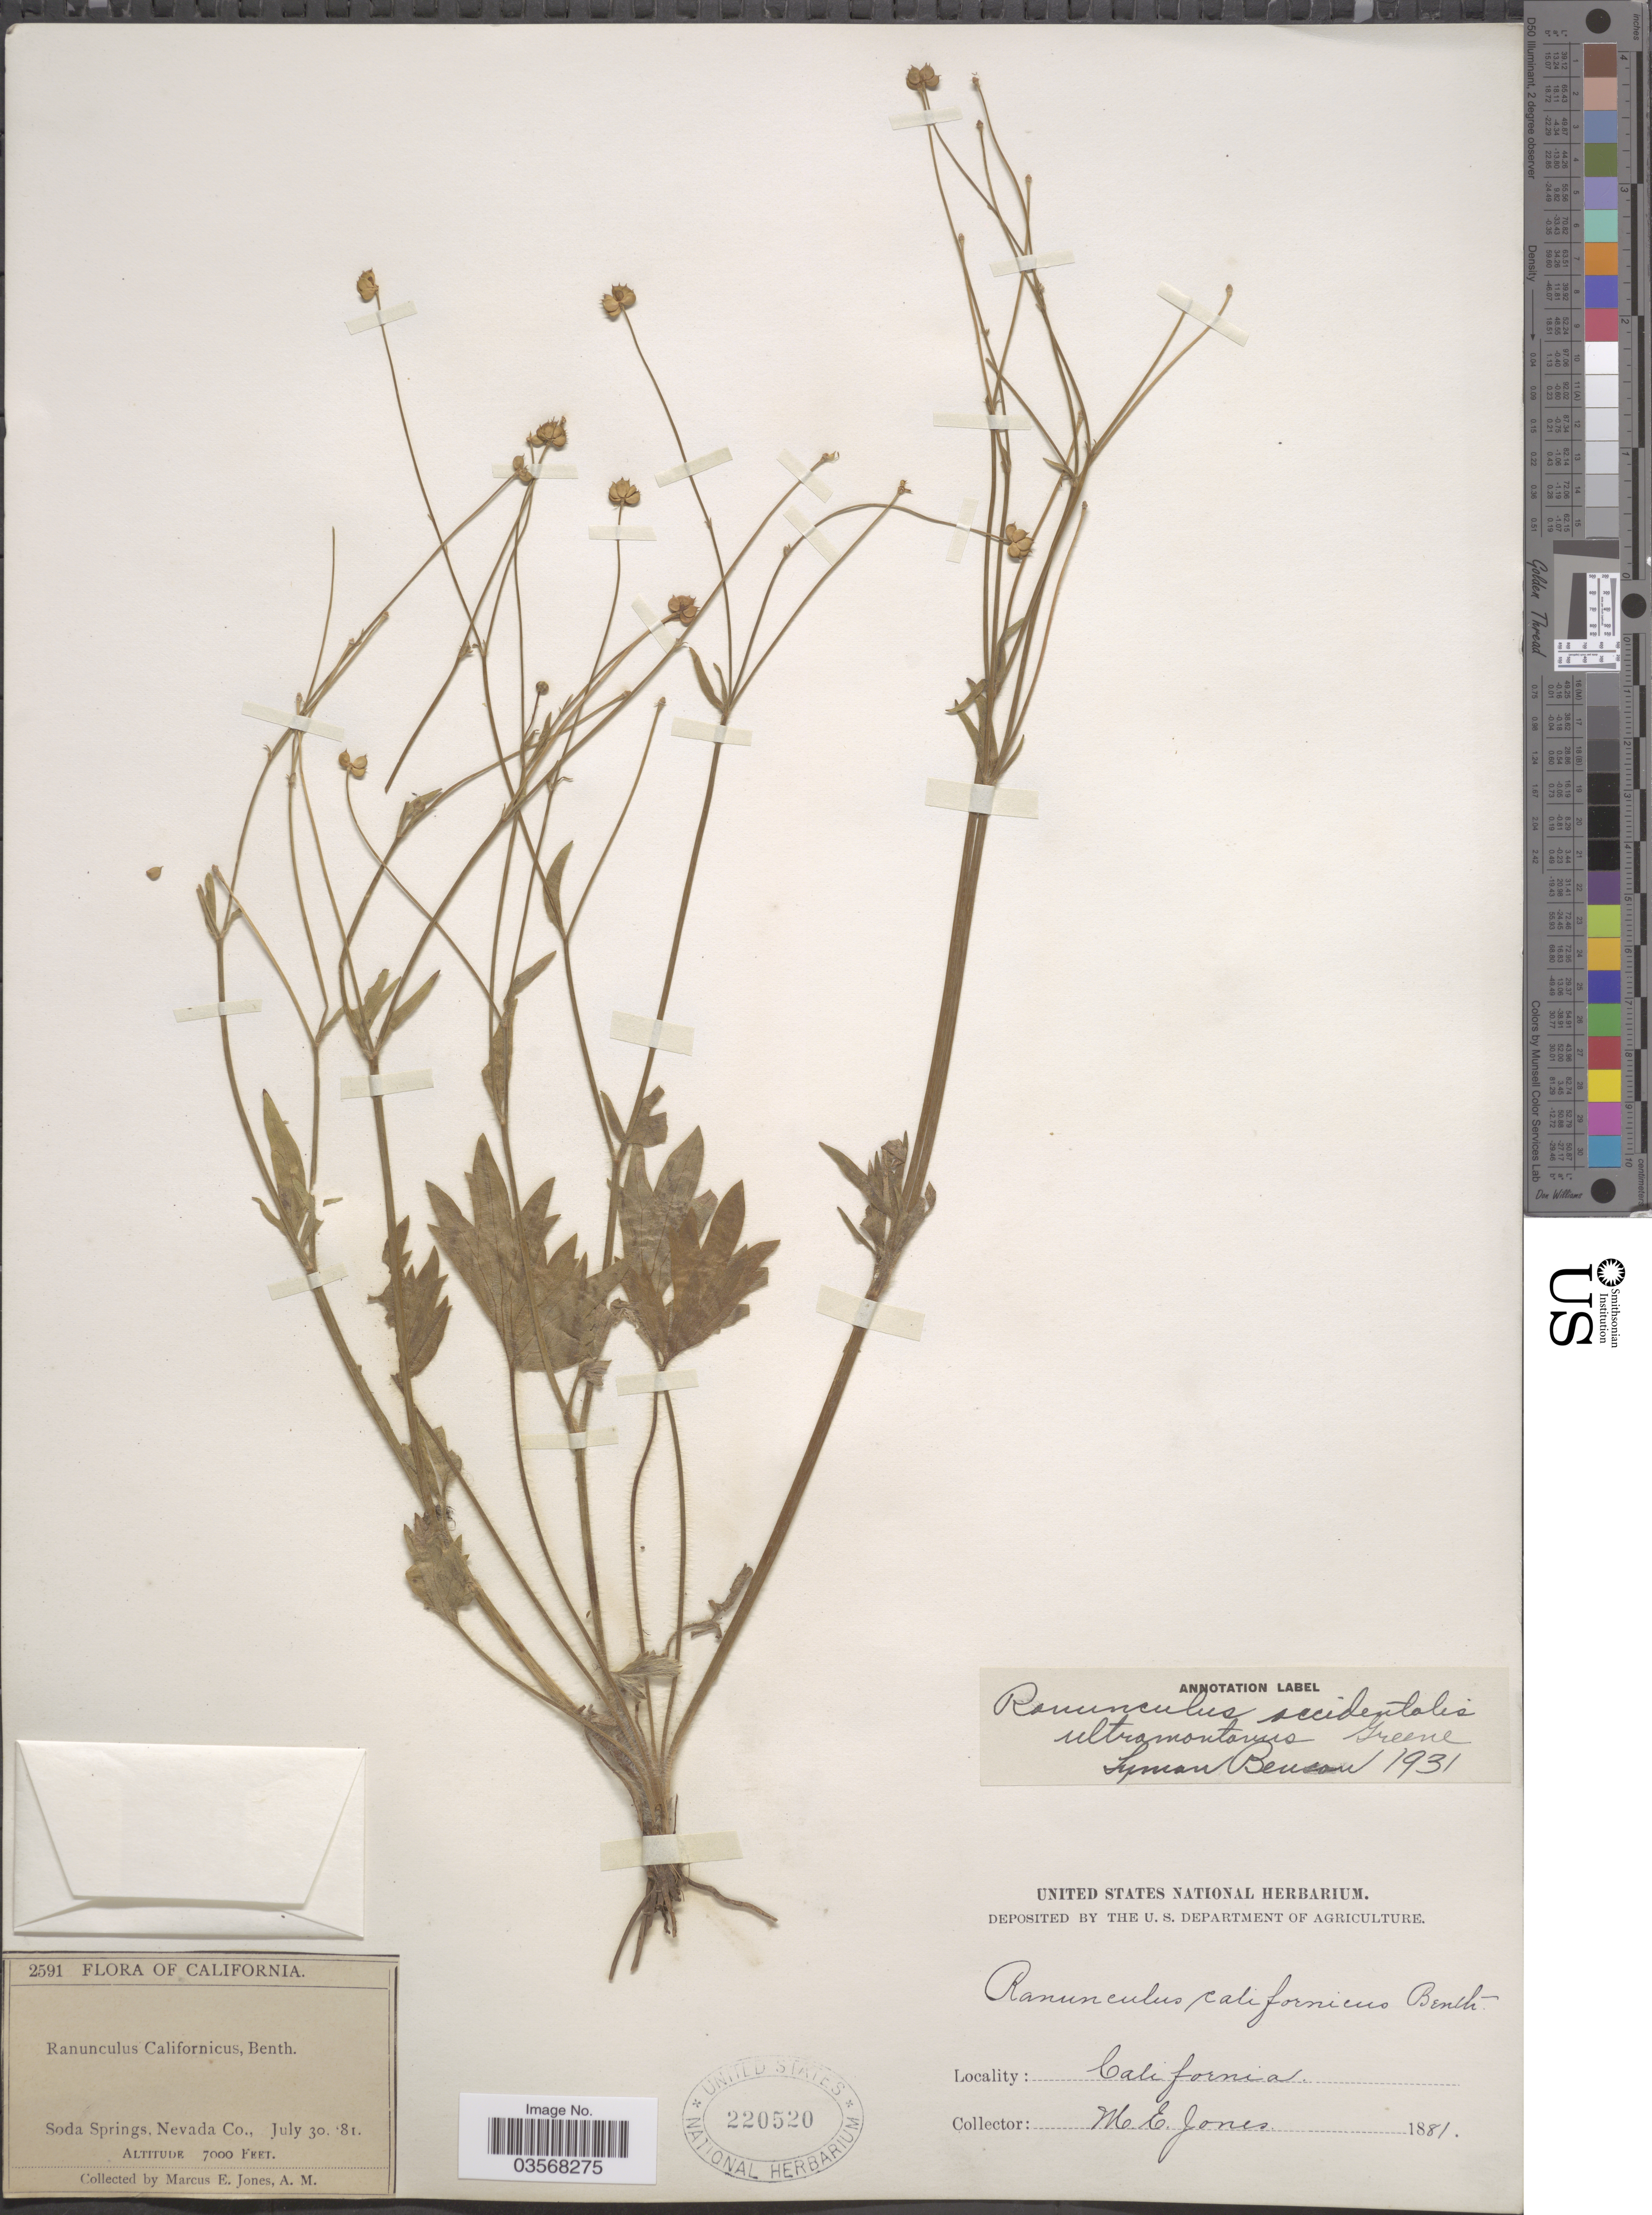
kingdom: Plantae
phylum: Tracheophyta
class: Magnoliopsida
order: Ranunculales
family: Ranunculaceae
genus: Ranunculus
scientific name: Ranunculus occidentalis var. ultramontanus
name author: Nutt.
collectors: M. E. Jones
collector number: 2591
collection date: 1881-07-30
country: United States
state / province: California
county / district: Nevada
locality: Soda Springs, Nevada Co.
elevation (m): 2134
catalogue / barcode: US 220520